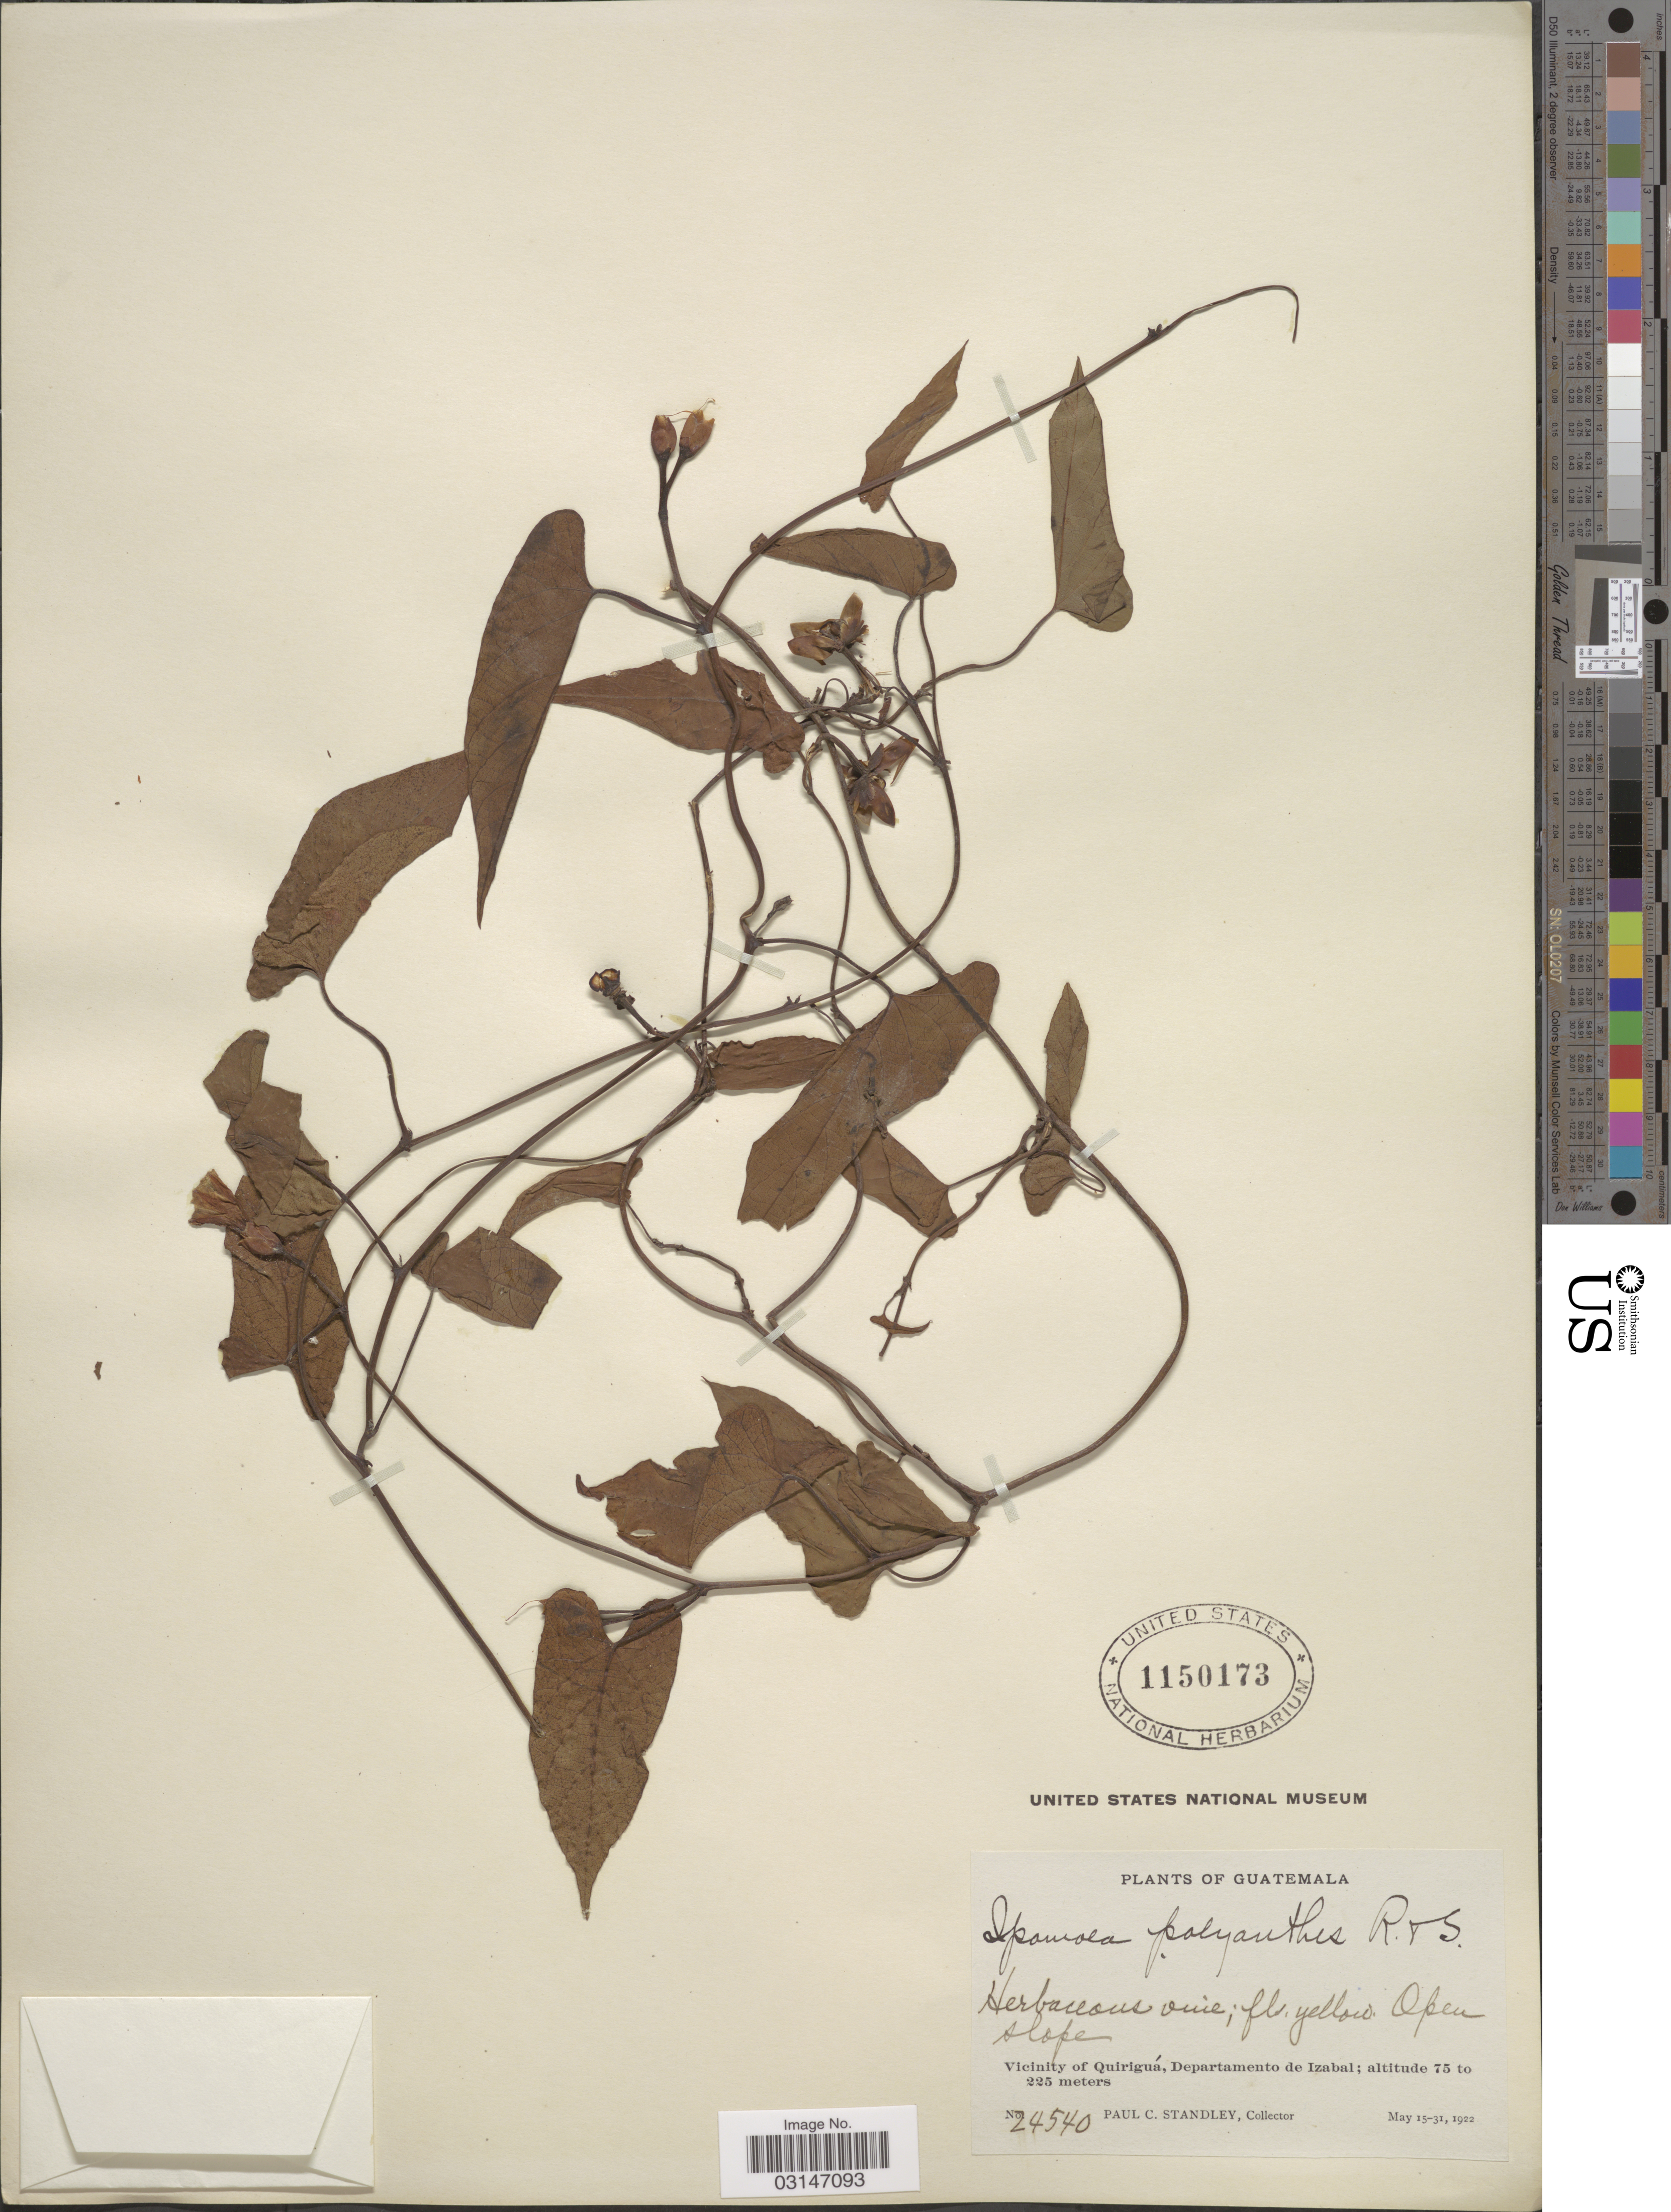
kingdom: Plantae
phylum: Tracheophyta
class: Magnoliopsida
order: Solanales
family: Convolvulaceae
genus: Camonea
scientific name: Camonea umbellata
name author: (L.) A. R. Simões & Staples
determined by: Strong, Mark T., (BOT), Smithsonian Institution - National Museum of Natural History (UNITED STATES)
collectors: P. C. Standley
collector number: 24540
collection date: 1922-05-15/1922-05-31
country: Guatemala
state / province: Izabal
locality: Vicinity of Quiriguá, Departamento de Izabal.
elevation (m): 75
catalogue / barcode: US 1150173